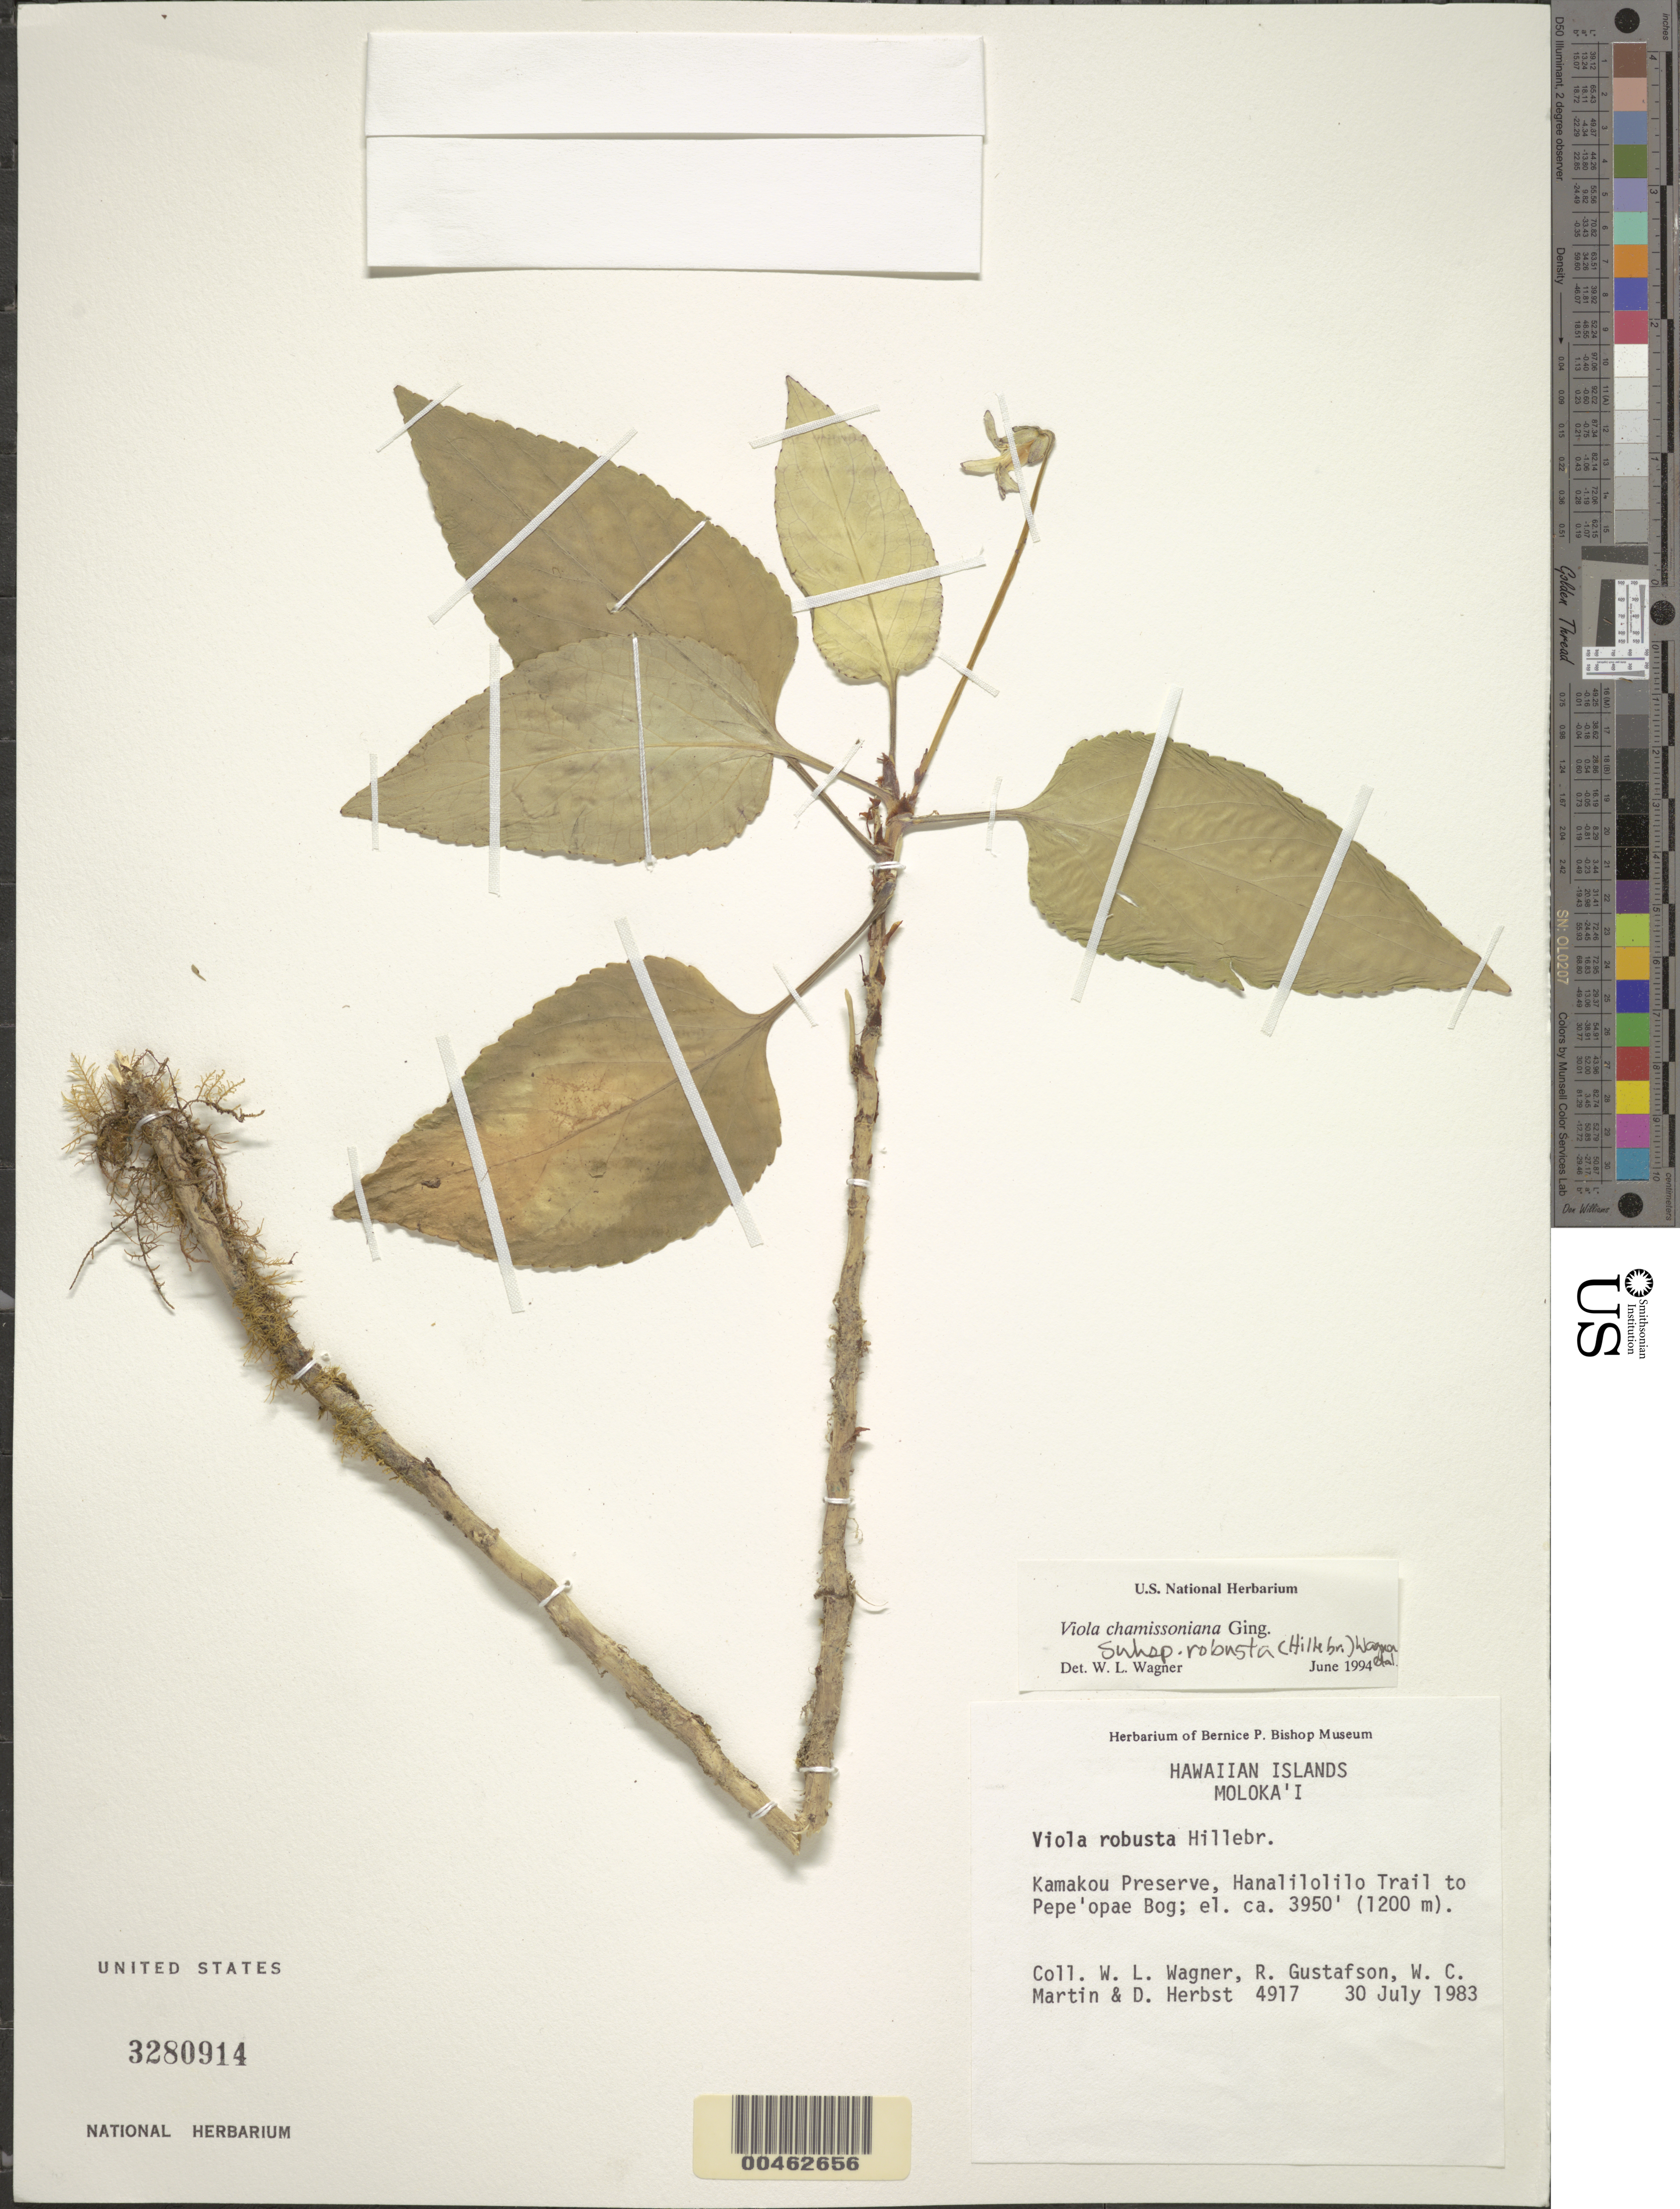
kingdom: Plantae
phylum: Tracheophyta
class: Magnoliopsida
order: Malpighiales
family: Violaceae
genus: Viola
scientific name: Viola chamissoniana subsp. robusta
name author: (Hillebr.) W.L. Wagner et al.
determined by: Wagner, W. L., (BOT), Smithsonian Institution - National Museum of Natural History (UNITED STATES)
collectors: W. L. Wagner, R. Gustafson, W. C. Martin & D. R. Herbst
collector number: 4917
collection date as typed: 30 Jul 1983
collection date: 1983-07-30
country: United States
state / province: Hawaii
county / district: Maui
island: Moloka'i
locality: Kamakou Preserve, Hanalilolilo Trail to Pepe'opae Bog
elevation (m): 1204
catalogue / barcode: US 3280914